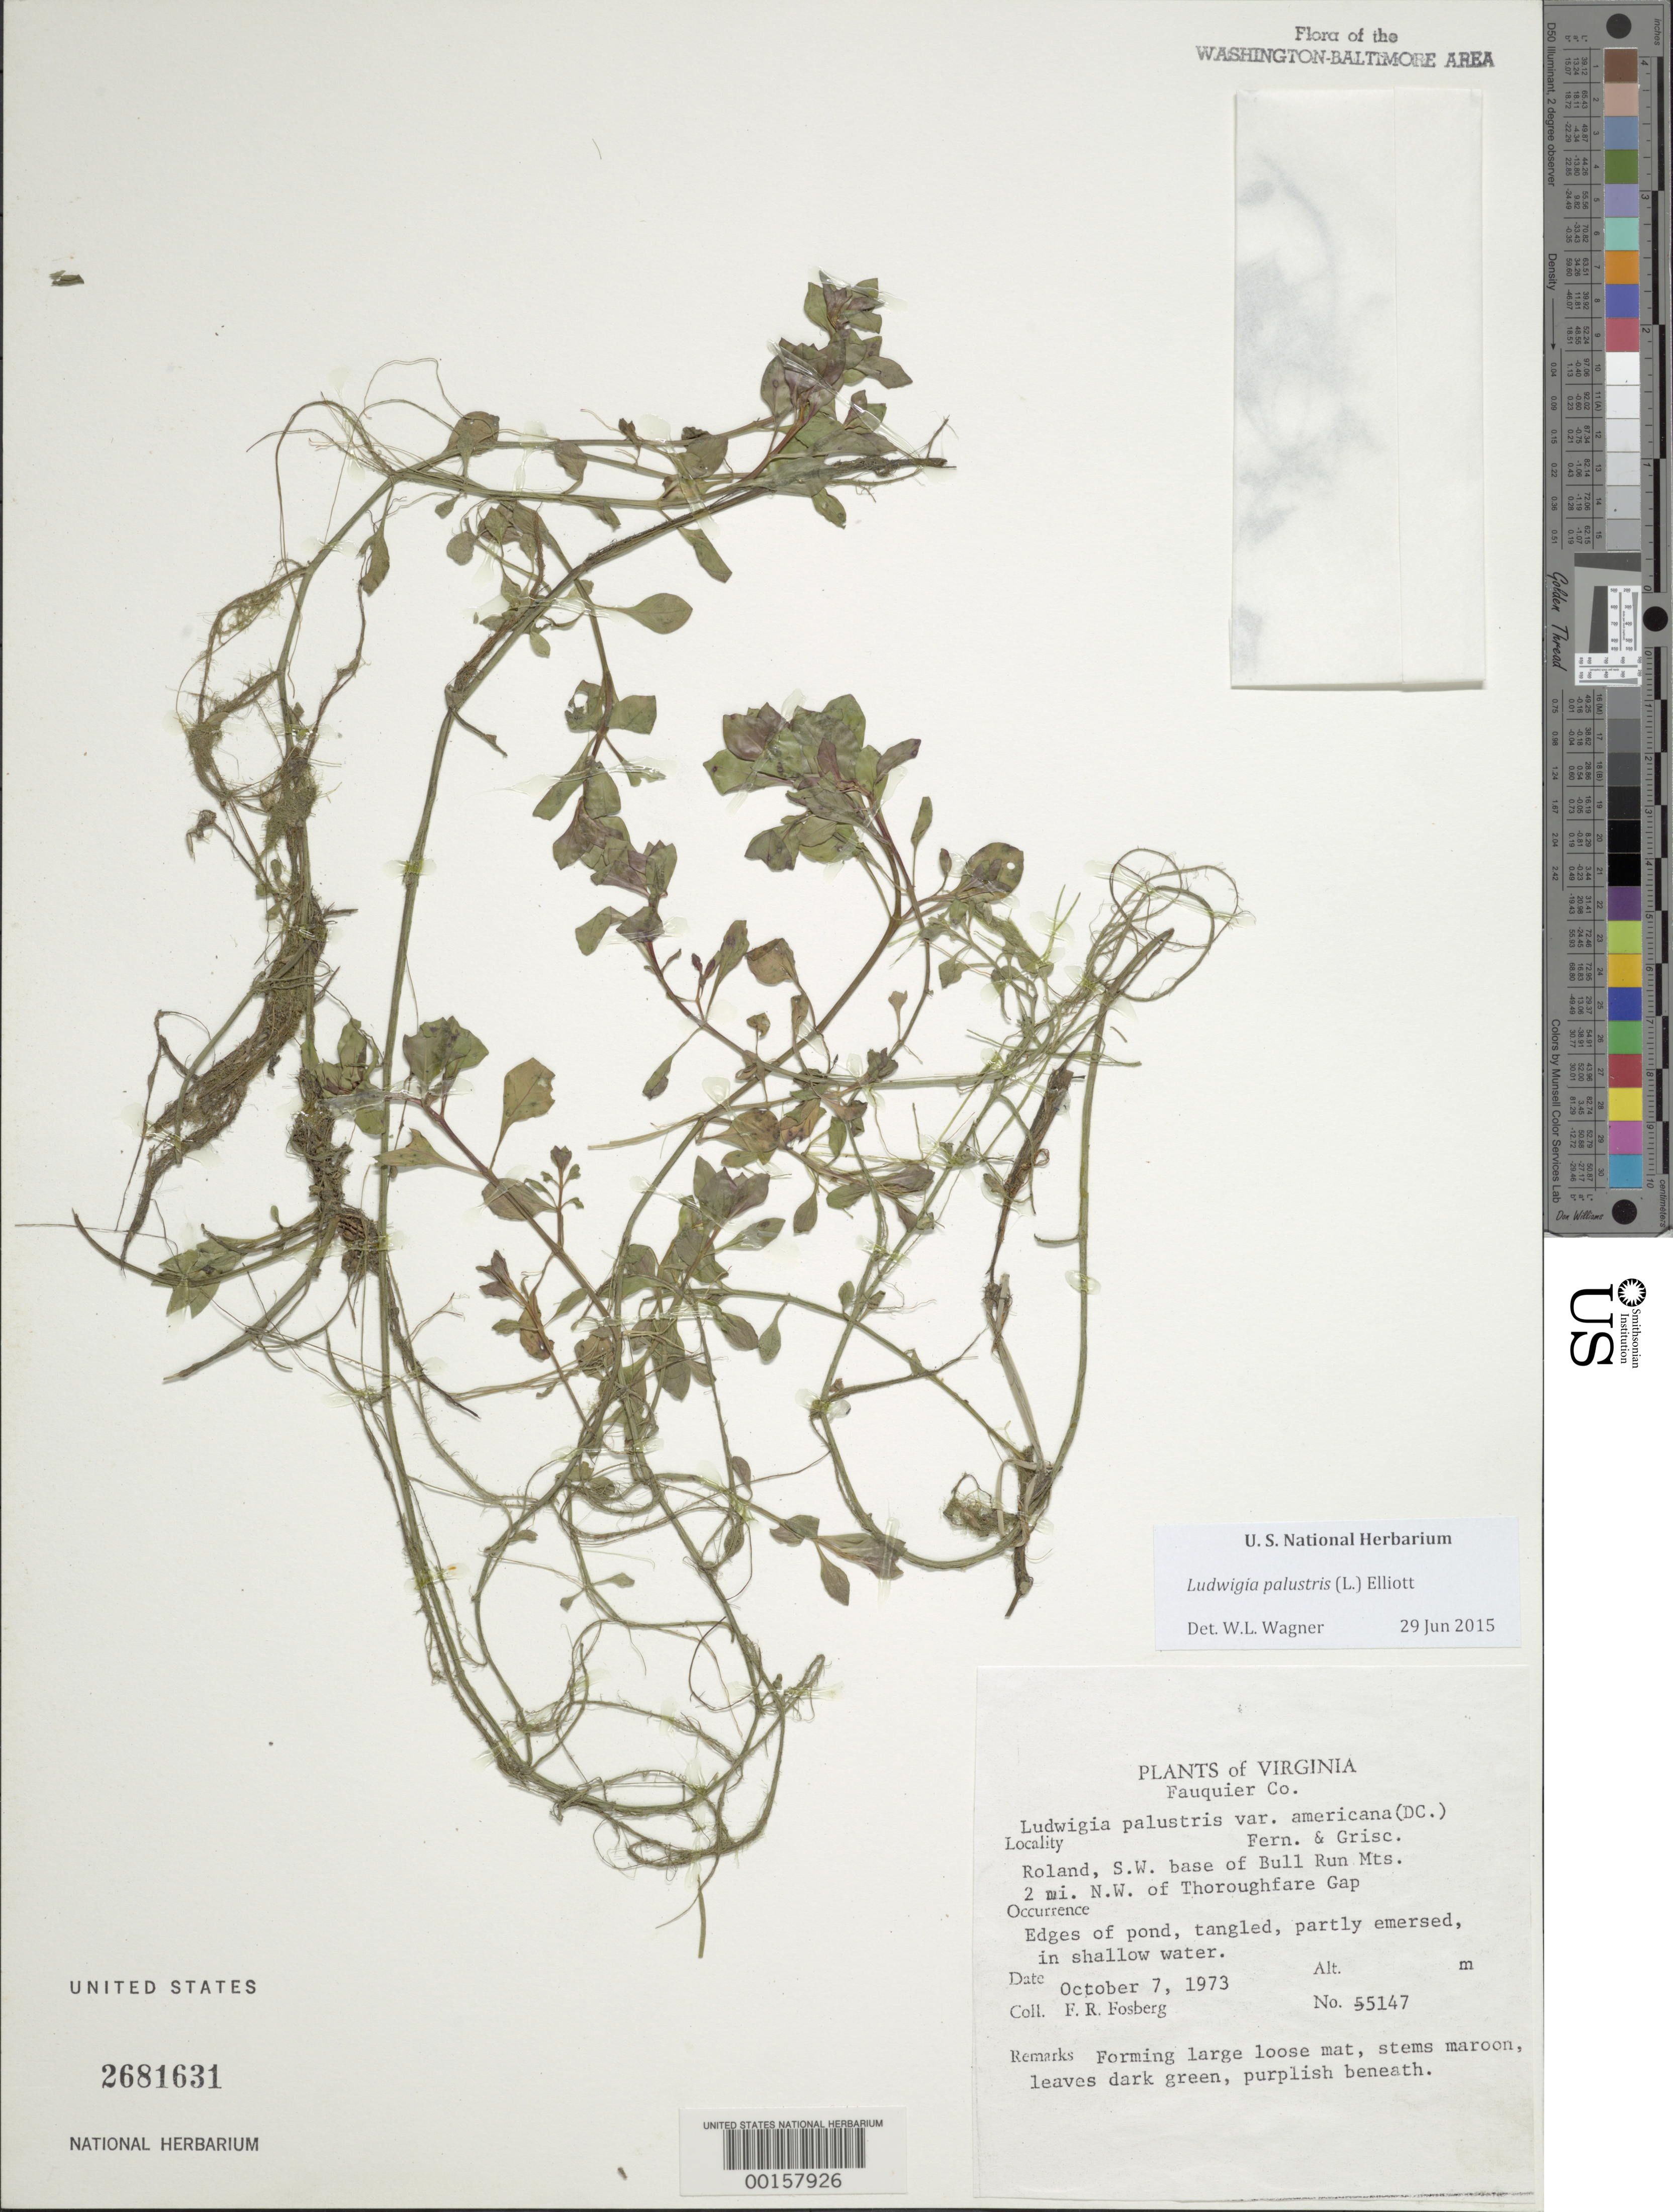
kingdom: Plantae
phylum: Tracheophyta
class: Magnoliopsida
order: Myrtales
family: Onagraceae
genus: Ludwigia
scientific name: Ludwigia palustris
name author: (L.) Elliott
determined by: Wagner, W. L., (BOT), Smithsonian Institution - National Museum of Natural History (UNITED STATES)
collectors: F. R. Fosberg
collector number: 55147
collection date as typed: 07 Oct 1973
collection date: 1973-10-07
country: United States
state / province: Virginia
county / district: Fauquier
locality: Roland, SW base of Bull Run Mts., 2 mi. NW of Thoroughfare Gap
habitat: Edges of pond, tangled, partly emersed, in shallow water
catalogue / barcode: US 2681631